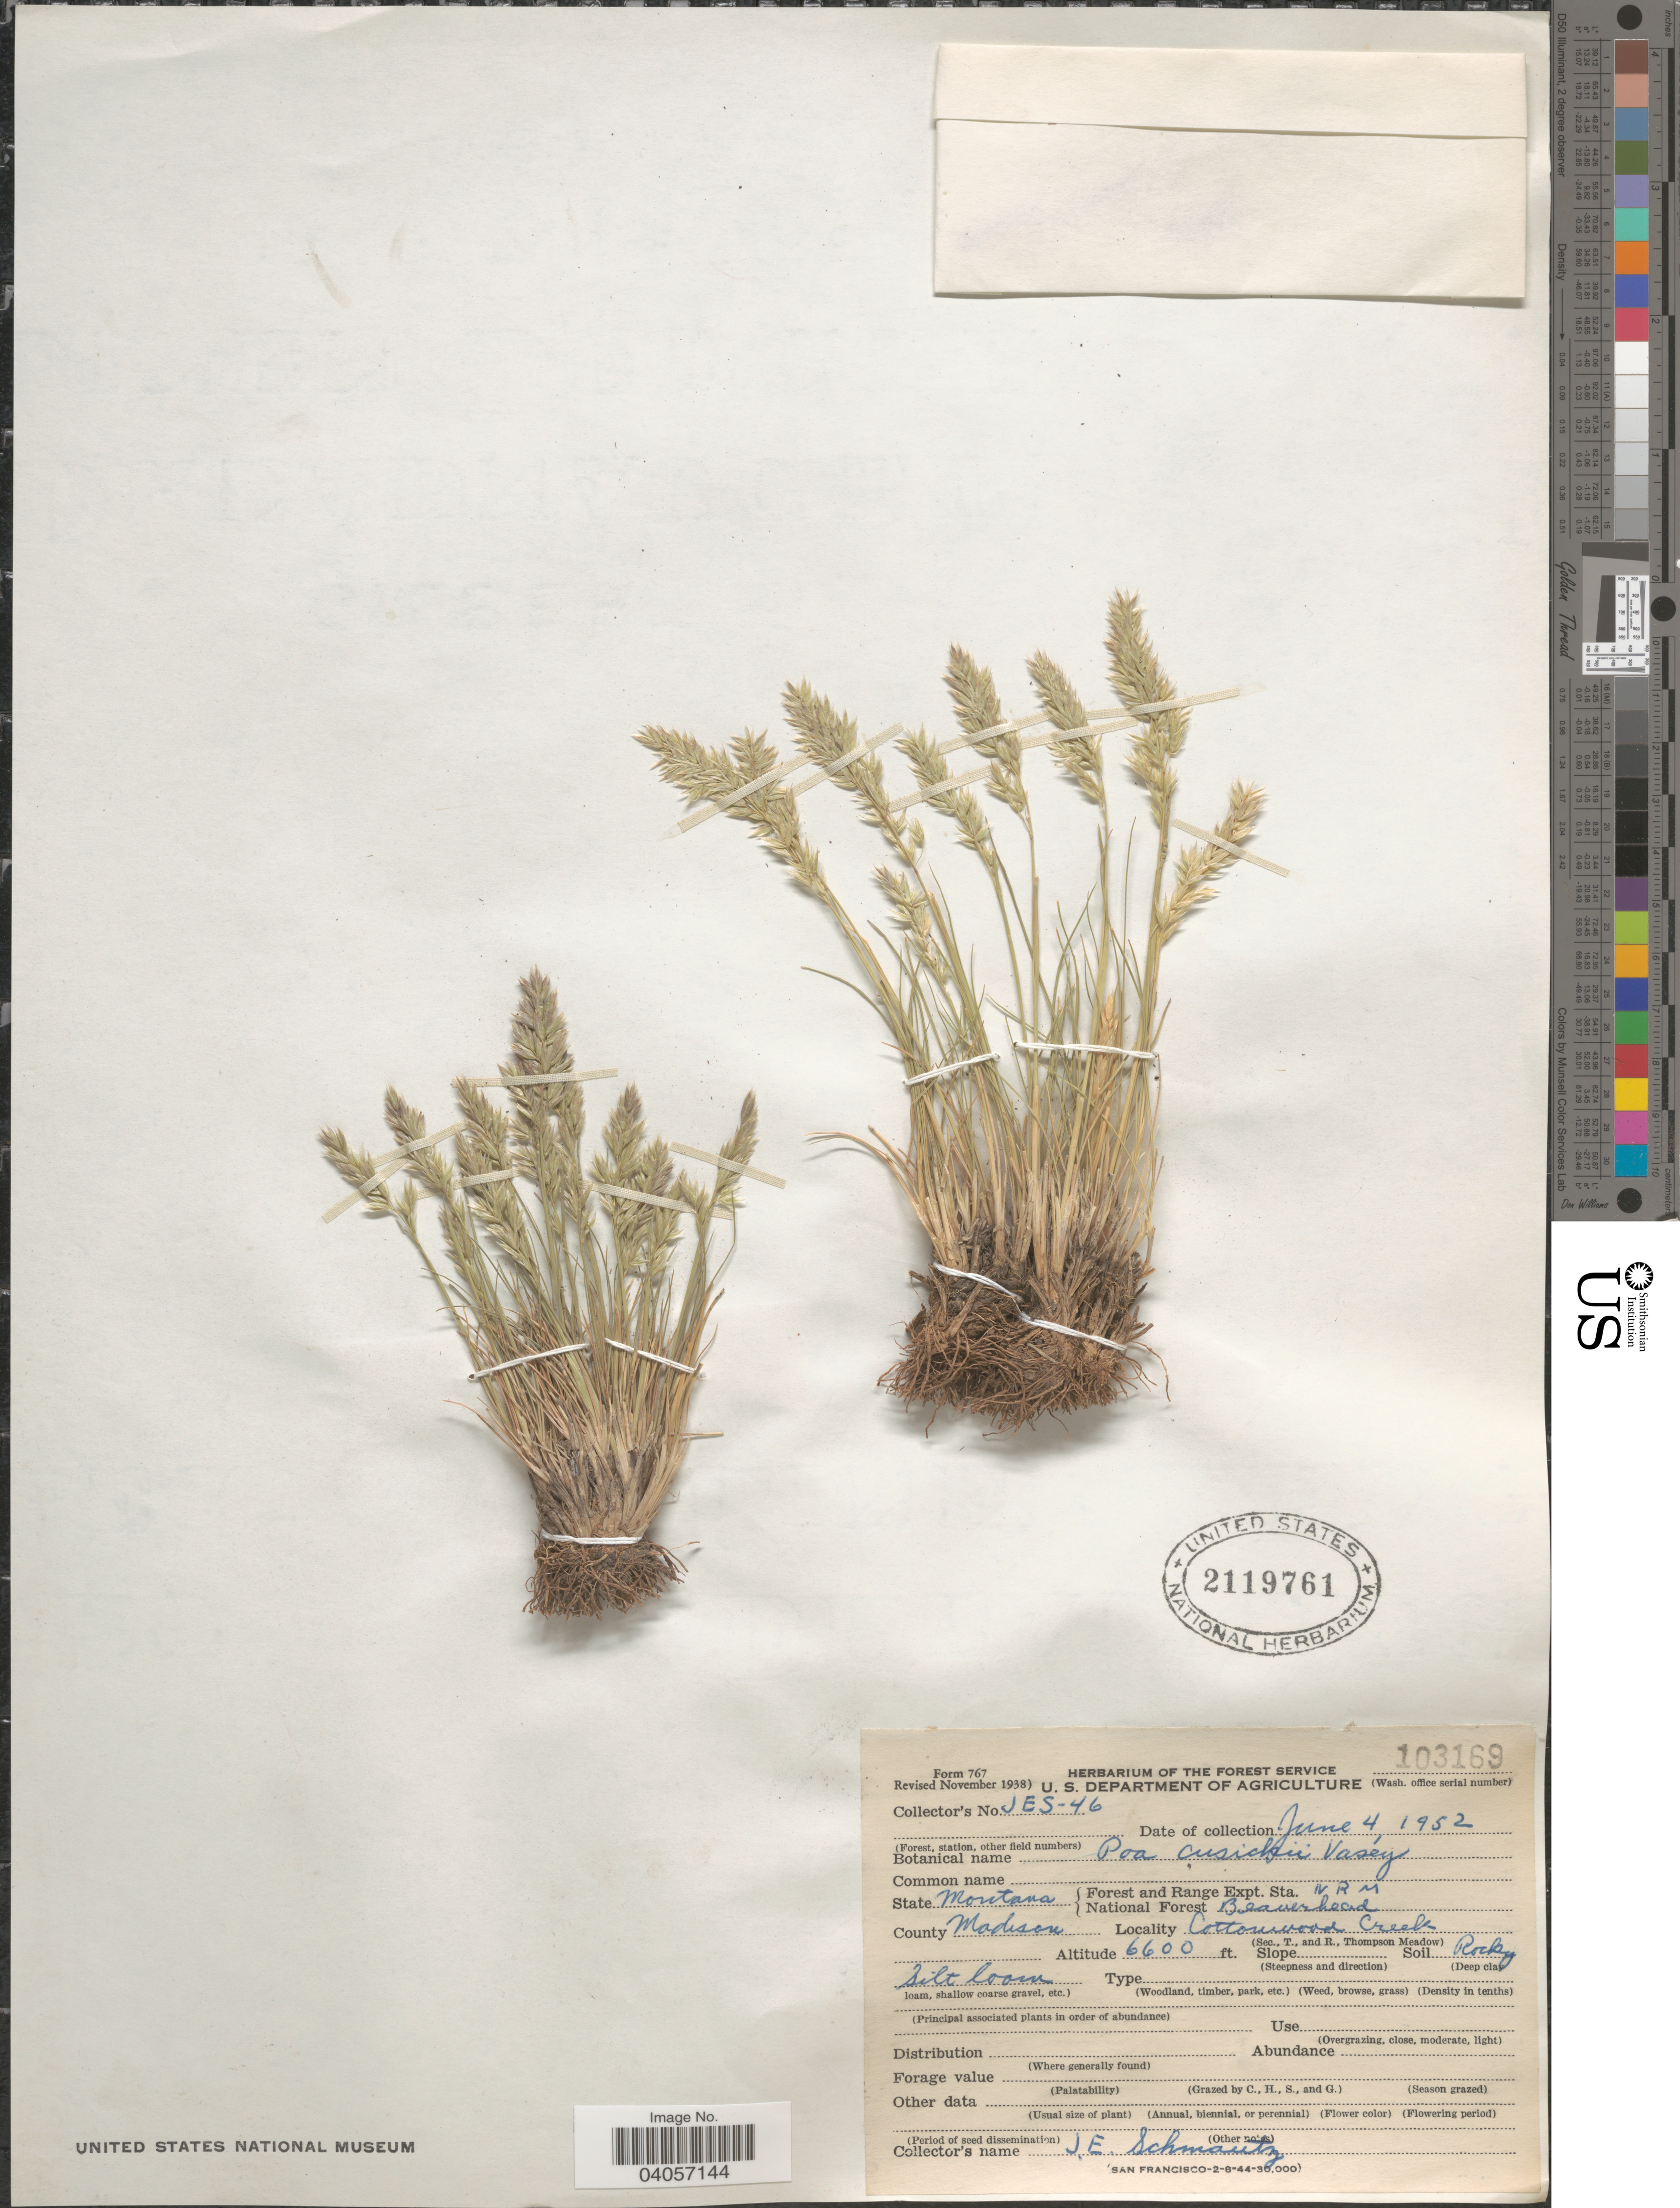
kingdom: Plantae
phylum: Tracheophyta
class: Liliopsida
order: Poales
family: Poaceae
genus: Poa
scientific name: Poa cusickii subsp. pallida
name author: Soreng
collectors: J. Schmautz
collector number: JES-46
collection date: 1952-06-04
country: United States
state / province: Montana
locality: Forest and Range Expt. Sta. N.R.M. National Forest Beaverhead. County Madison. Cottonwood Creek.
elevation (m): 2012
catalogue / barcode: US 2119761